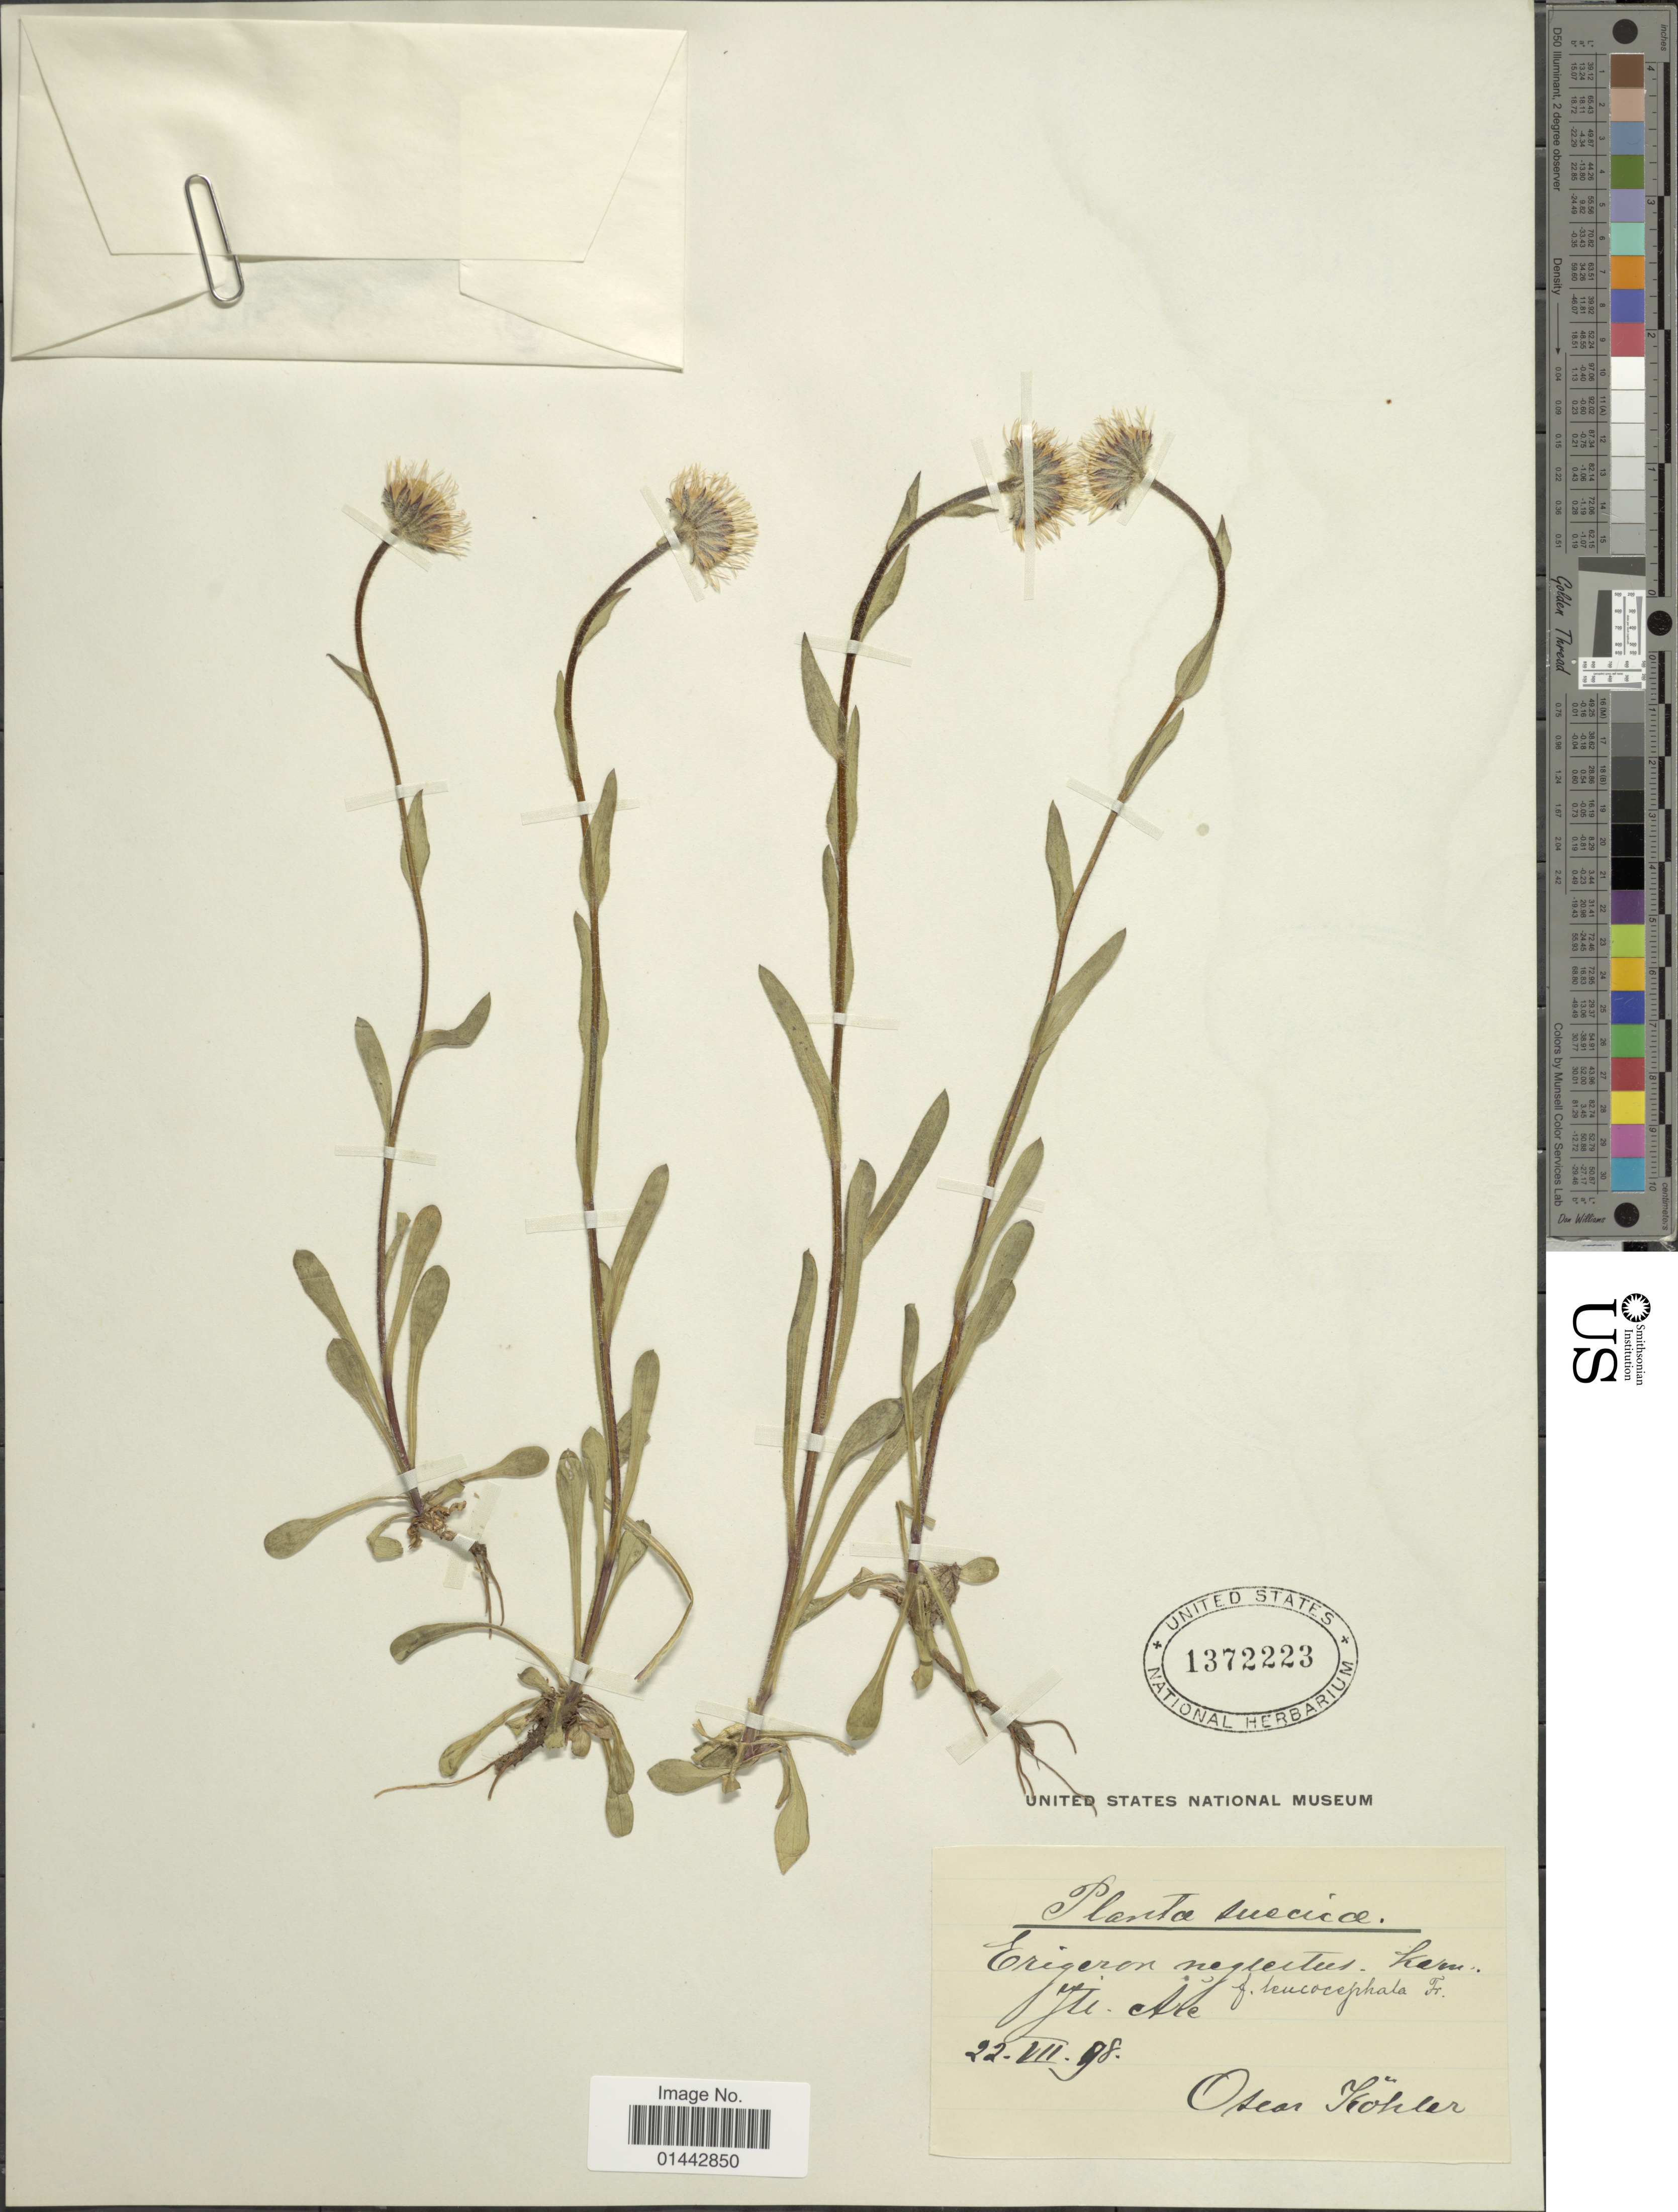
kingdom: Plantae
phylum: Tracheophyta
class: Magnoliopsida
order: Asterales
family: Asteraceae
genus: Erigeron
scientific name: Erigeron neglectus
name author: A. Kern.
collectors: O. Köhler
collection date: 1898-07-22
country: Sweden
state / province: Jamtland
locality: Åre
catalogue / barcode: US 1372223